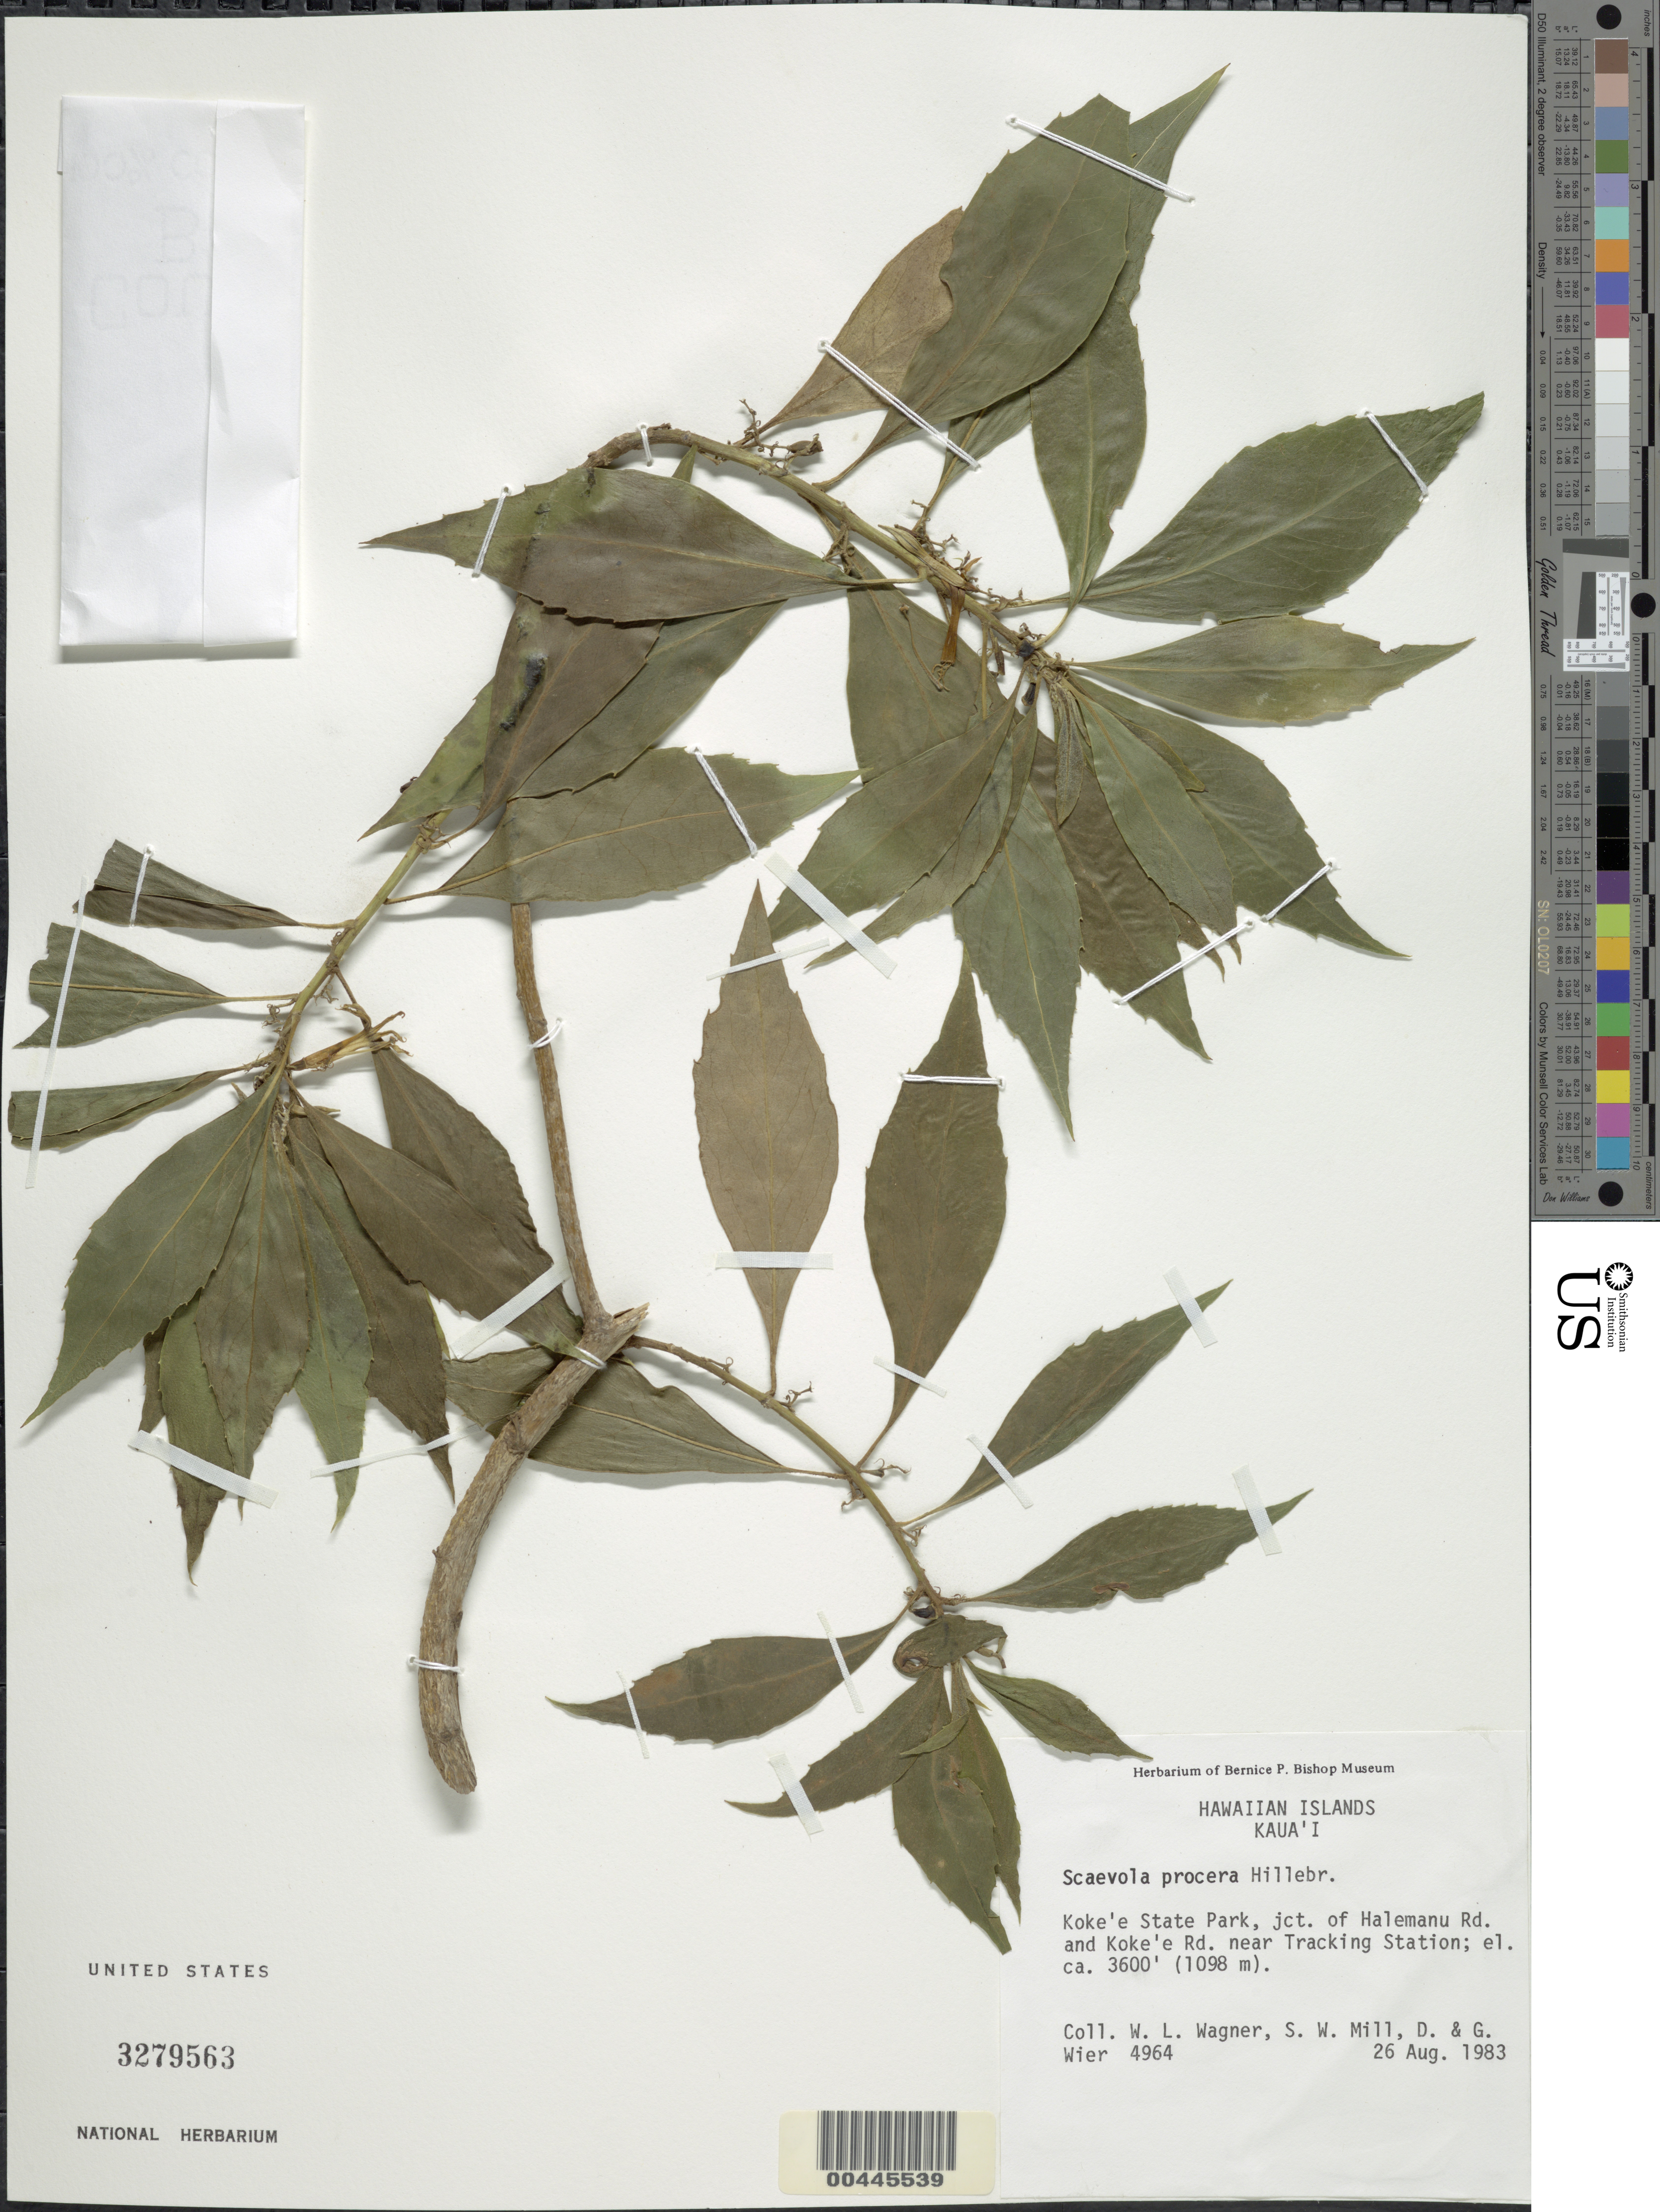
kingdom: Plantae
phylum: Tracheophyta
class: Magnoliopsida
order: Asterales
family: Goodeniaceae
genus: Scaevola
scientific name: Scaevola procera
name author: Hillebr.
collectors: W. L. Wagner, S. W. Miller, D. Wier & G. Wier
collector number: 4964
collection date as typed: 26 Aug 1983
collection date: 1983-08-26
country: United States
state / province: Hawaii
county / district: Kauai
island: Kaua'i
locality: Kokee State Park, jct. of Halemanu Rd. and Kokee Rd. near Tracking Station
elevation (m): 1098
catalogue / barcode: US 3279563